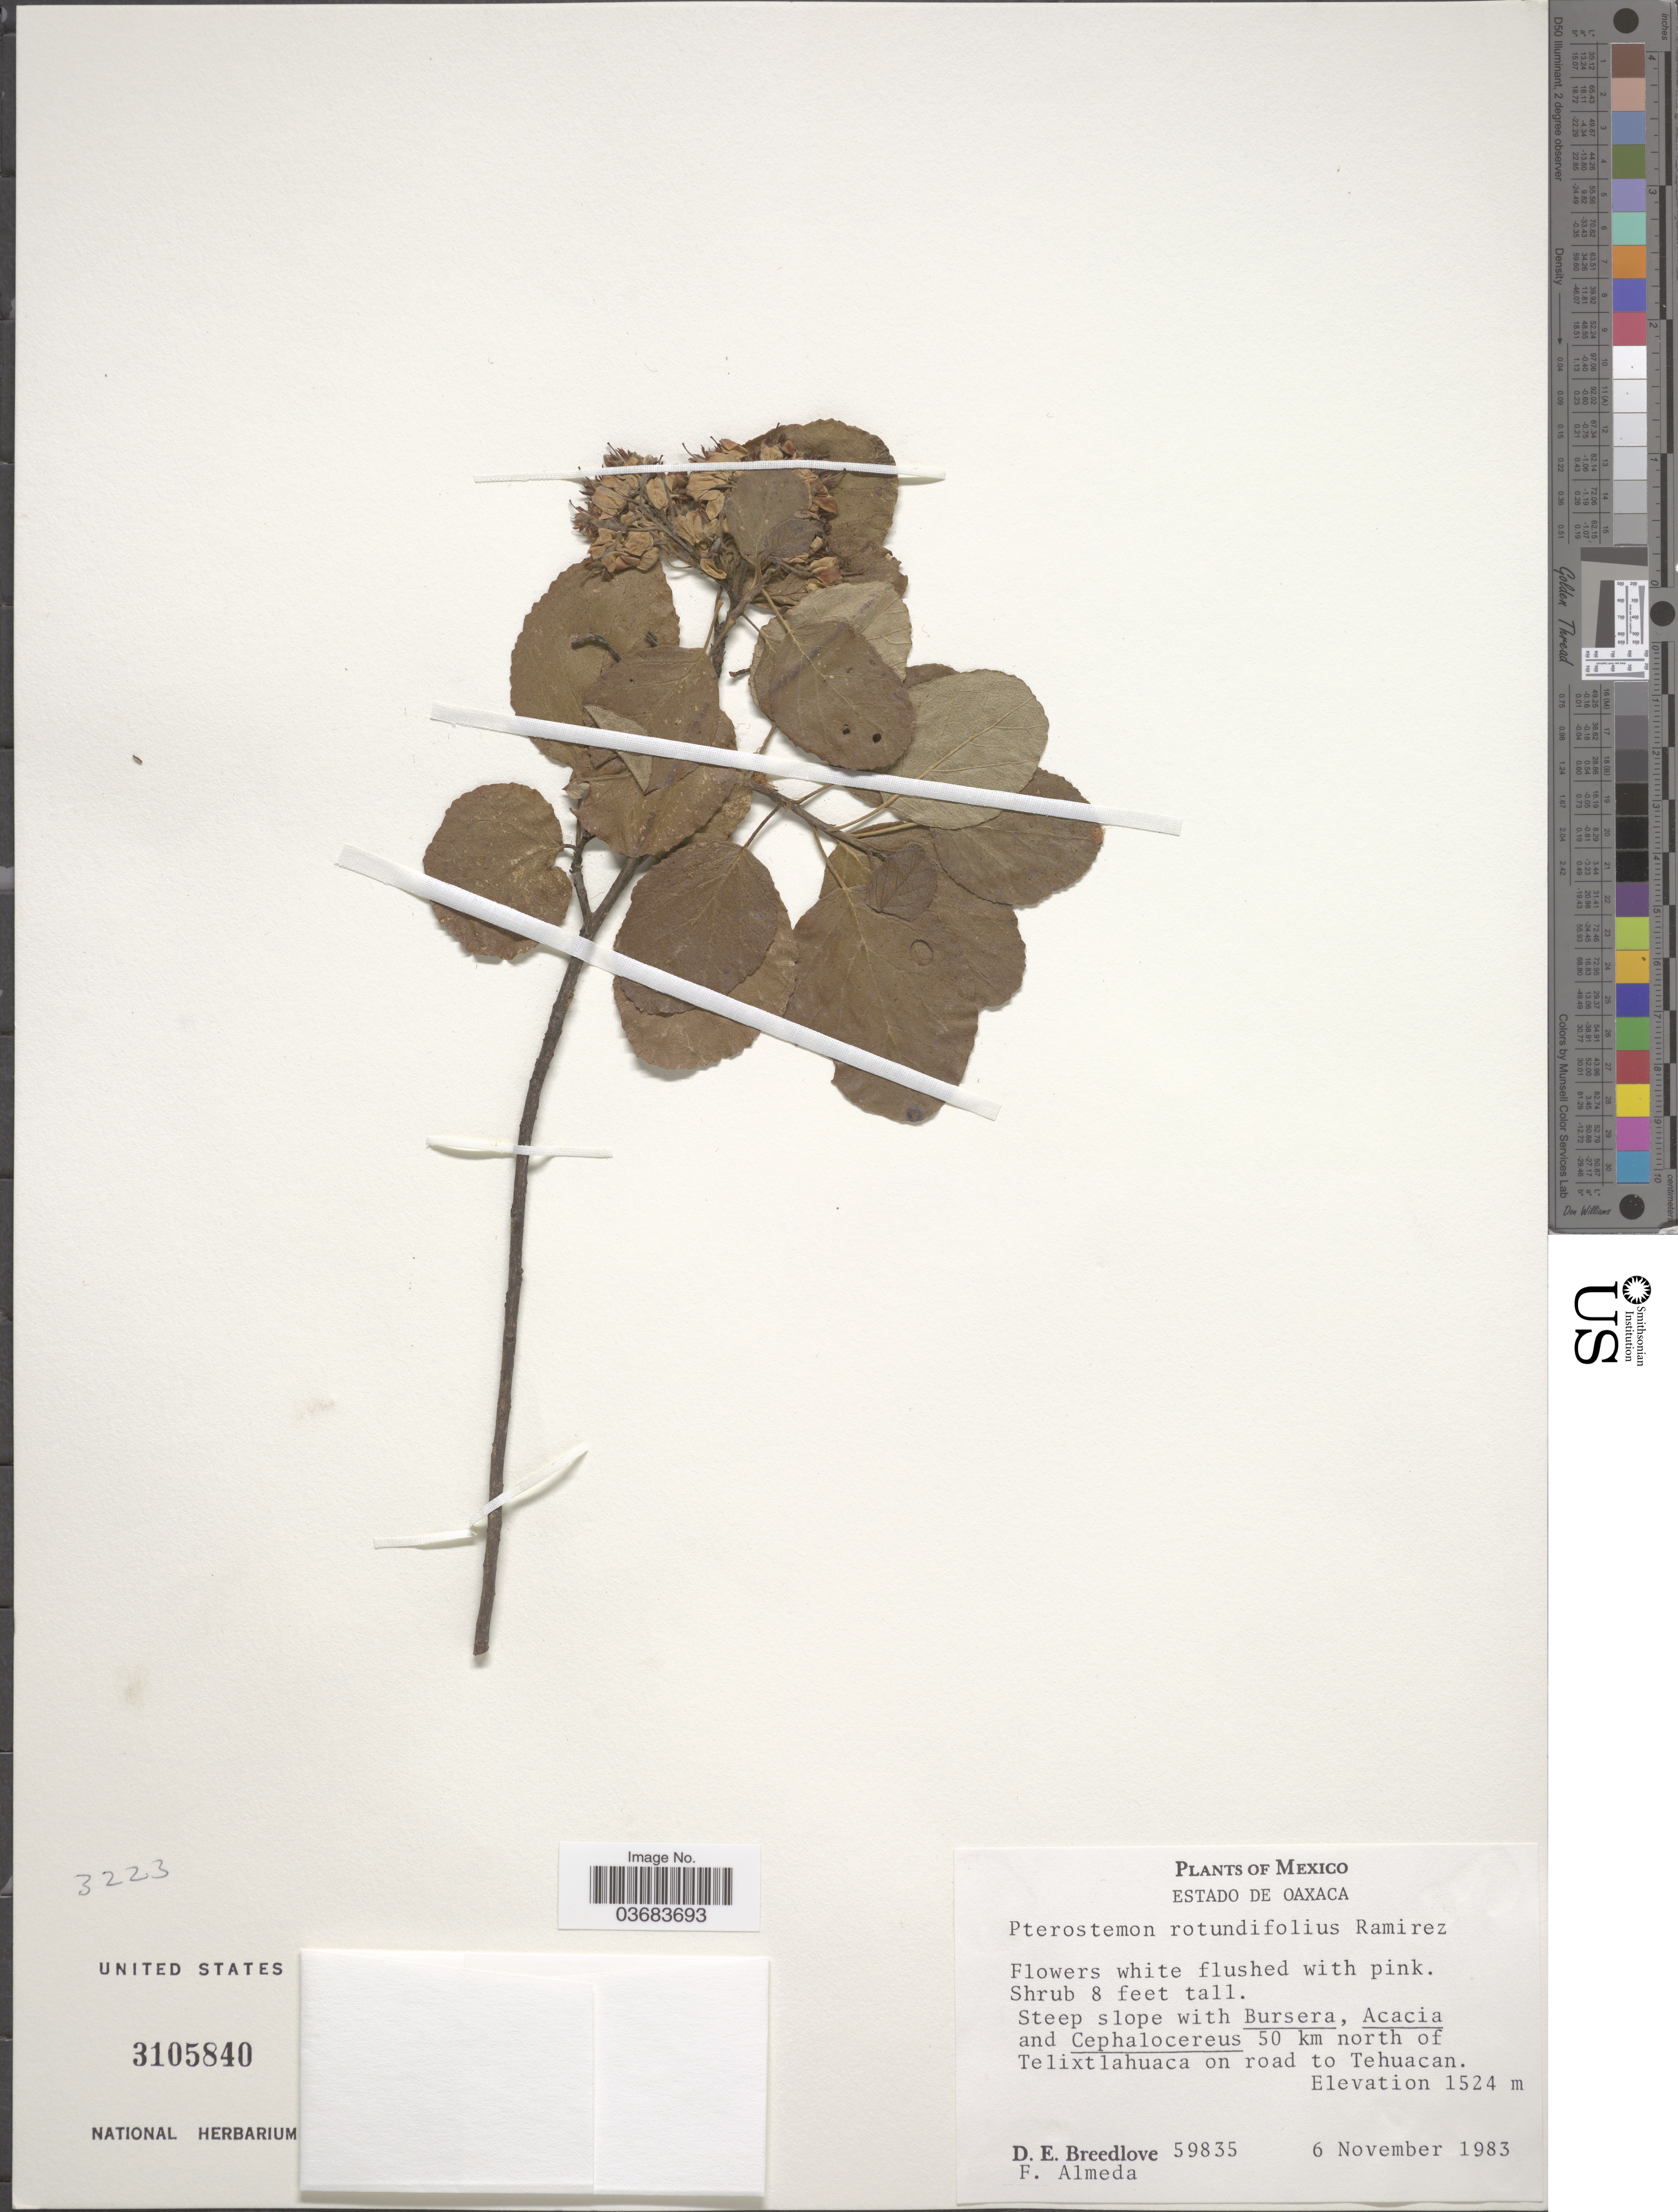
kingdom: Plantae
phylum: Tracheophyta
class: Magnoliopsida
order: Saxifragales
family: Iteaceae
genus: Pterostemon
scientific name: Pterostemon rotundifolius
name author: Ramírez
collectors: D. E. Breedlove & F. Almeda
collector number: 59835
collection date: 1983-11-06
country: Mexico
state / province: Oaxaca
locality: Steep slope 50 km north of Telixtlahuaca on road to Tehuacan.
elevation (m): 1524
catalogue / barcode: US 3105840